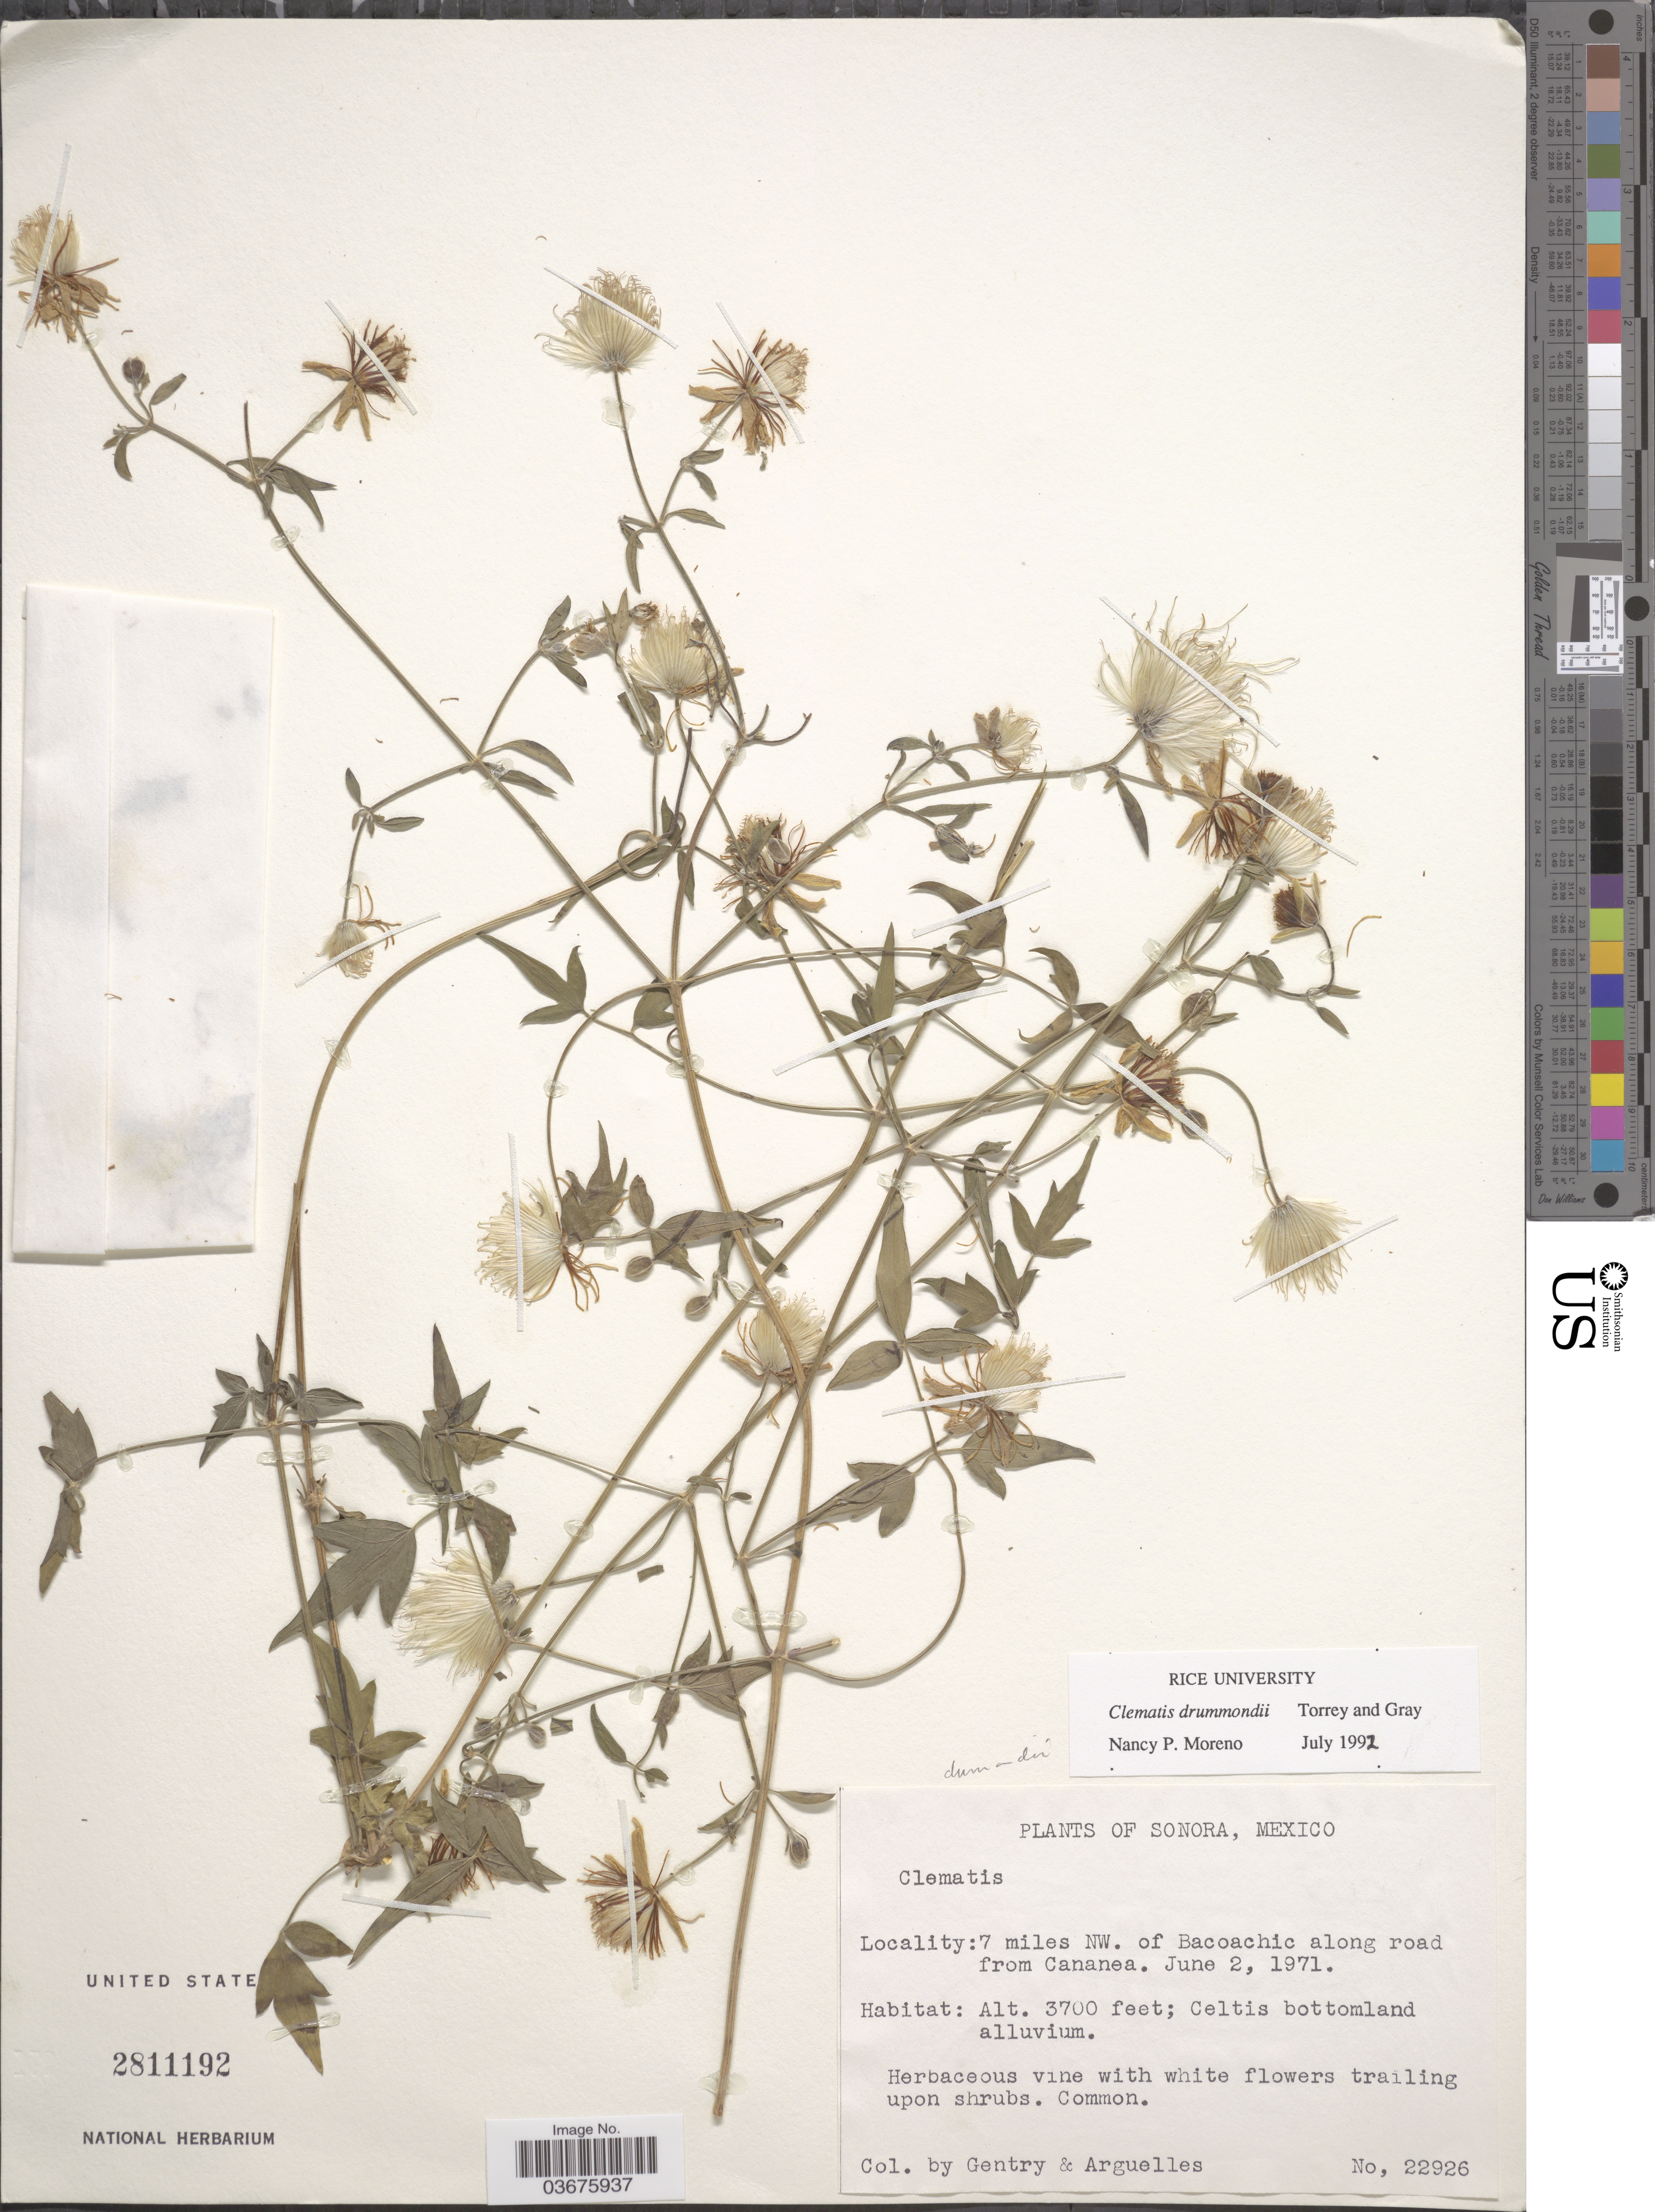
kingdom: Plantae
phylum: Tracheophyta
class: Magnoliopsida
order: Ranunculales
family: Ranunculaceae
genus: Clematis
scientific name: Clematis drummondii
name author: Torr. & A. Gray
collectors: Gentry, -- & Arguelles, --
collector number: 22926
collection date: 1971-06-02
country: Mexico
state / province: Sonora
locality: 7 miles NW. of Bacoachic along road from Cananea.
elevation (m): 1128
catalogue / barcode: US 2811192